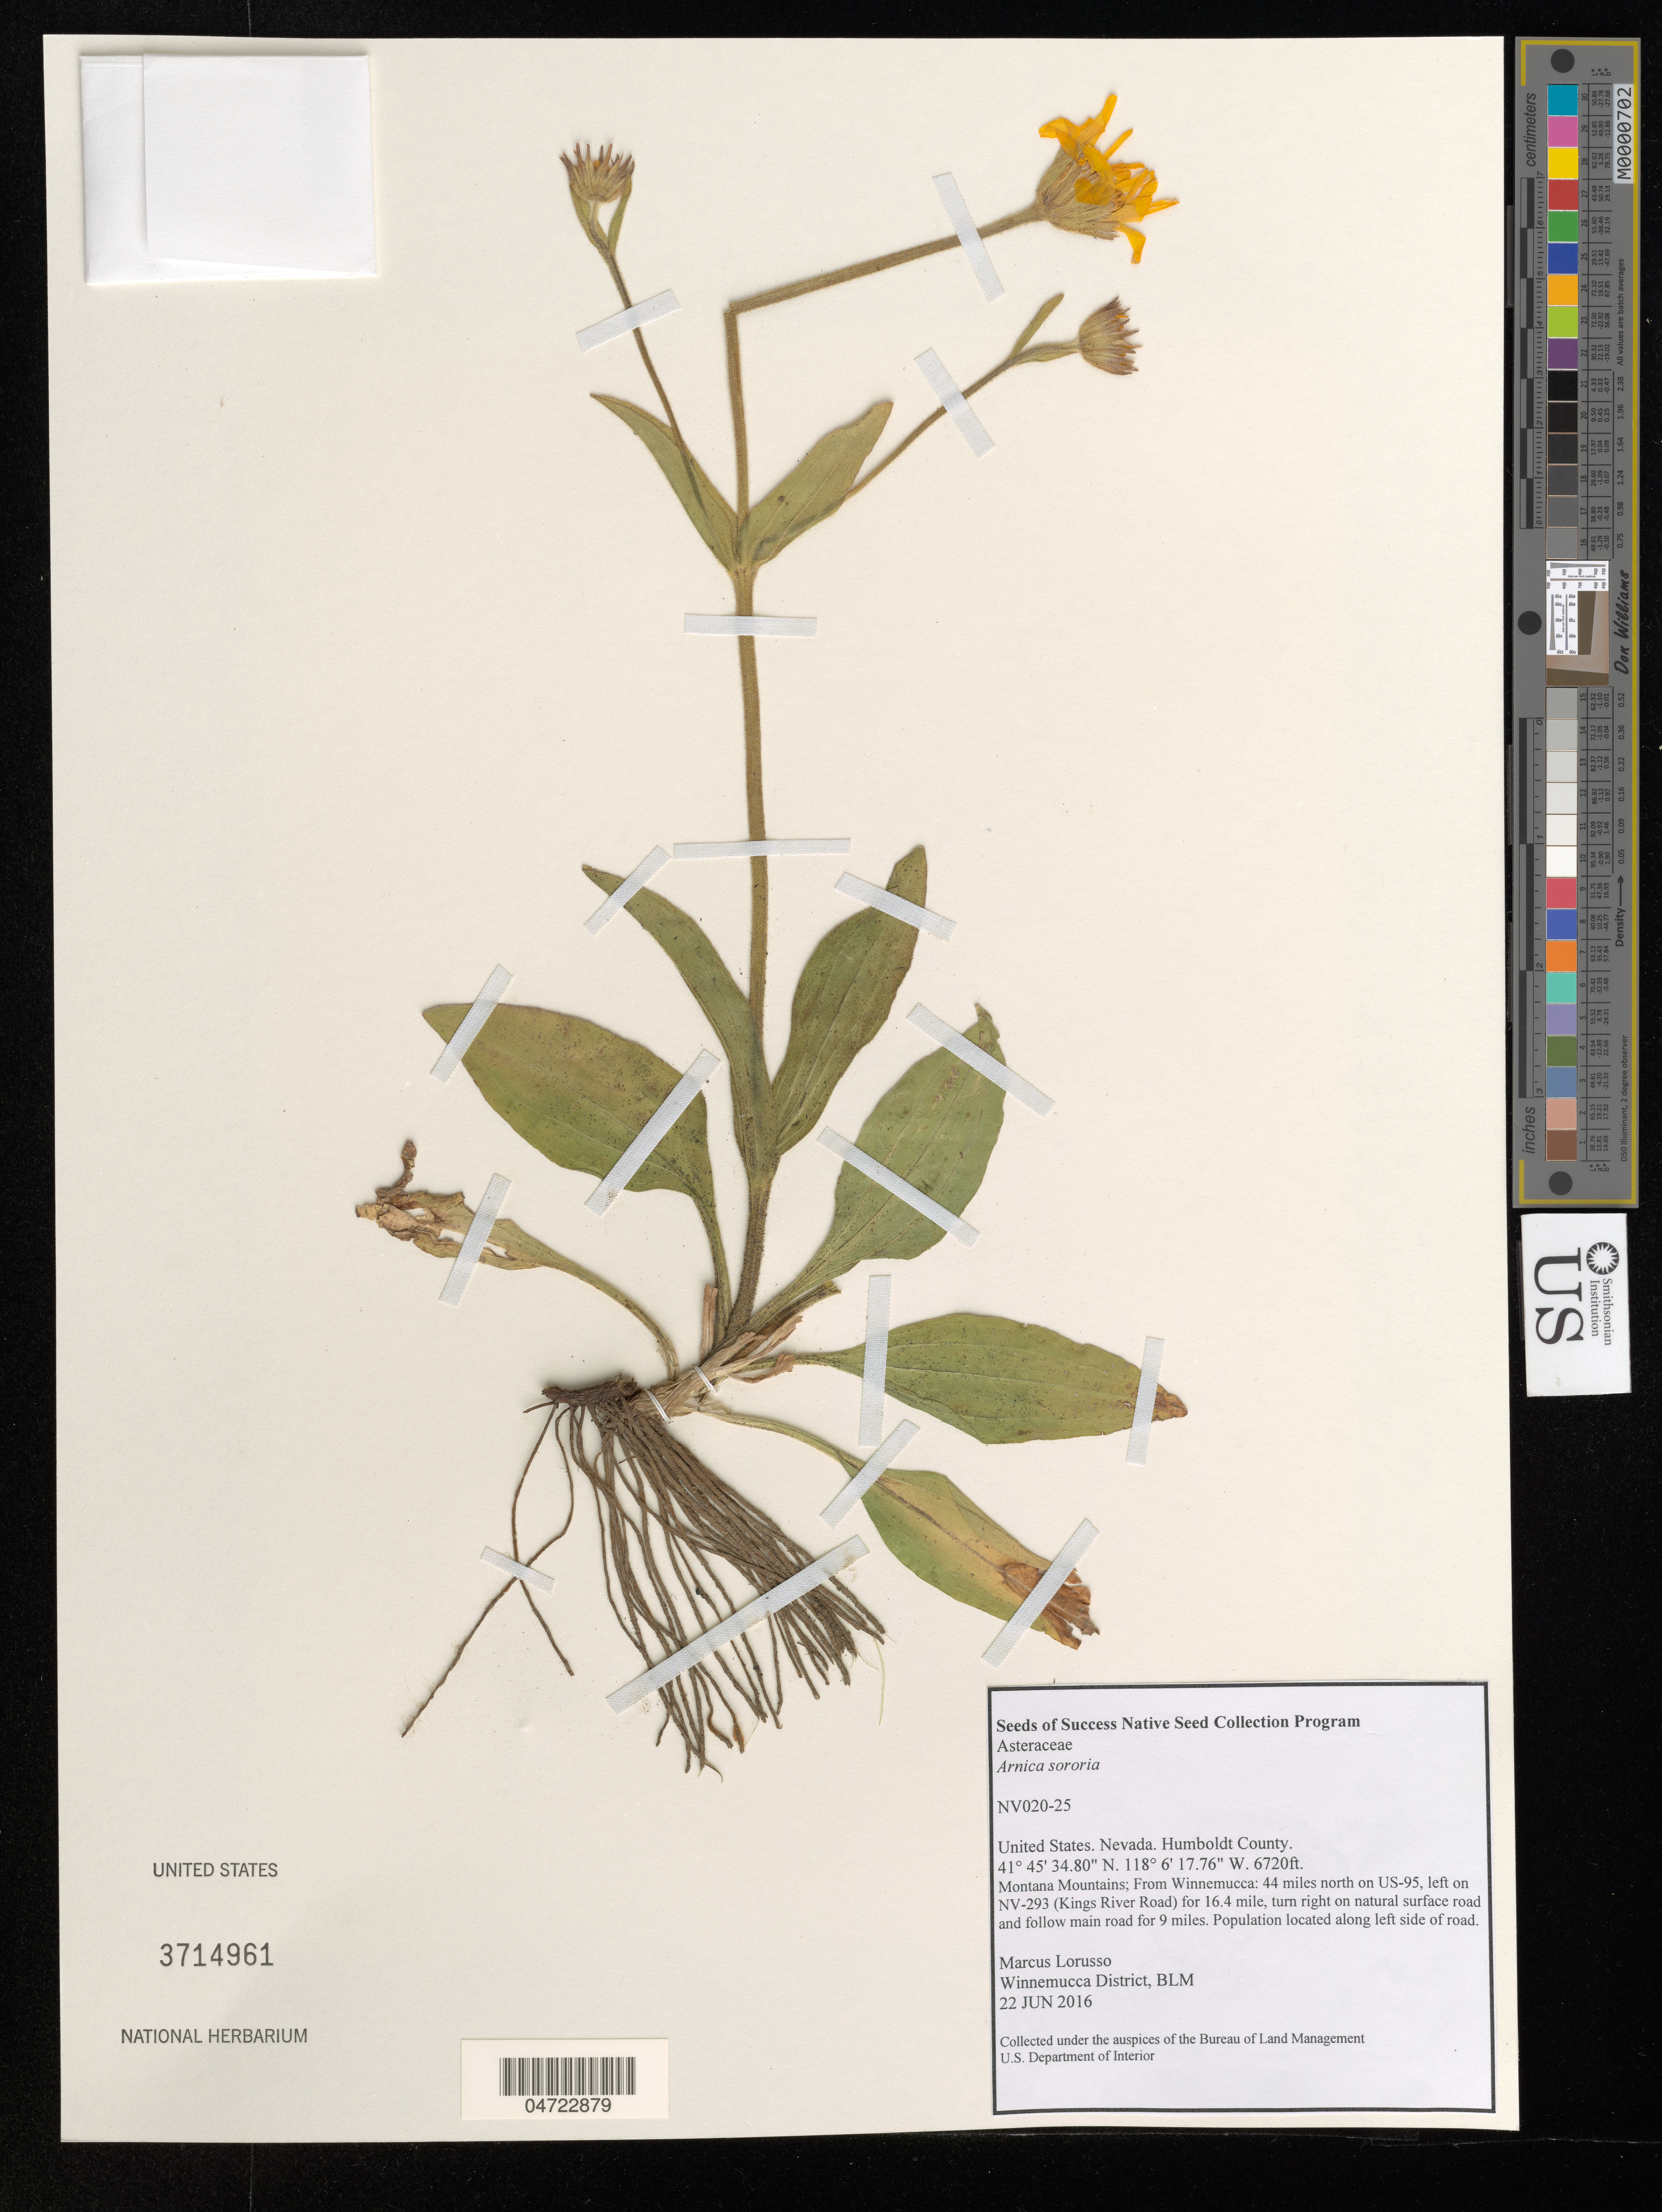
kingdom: Plantae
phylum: Tracheophyta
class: Magnoliopsida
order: Asterales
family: Asteraceae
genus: Arnica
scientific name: Arnica sororia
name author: Greene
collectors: M. Lorusso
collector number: NV020-25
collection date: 2016-06-22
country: United States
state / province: Nevada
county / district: Humboldt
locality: Humboldt County. Montana Mountains; From Winnemucca: 44 miles north on US-95, left on NV-923 (Kings River Road) for 16.4 mile, turn right on natural surface road and follow main road for 9 miles. Population located along left side of road.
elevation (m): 2048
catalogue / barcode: US 3714961